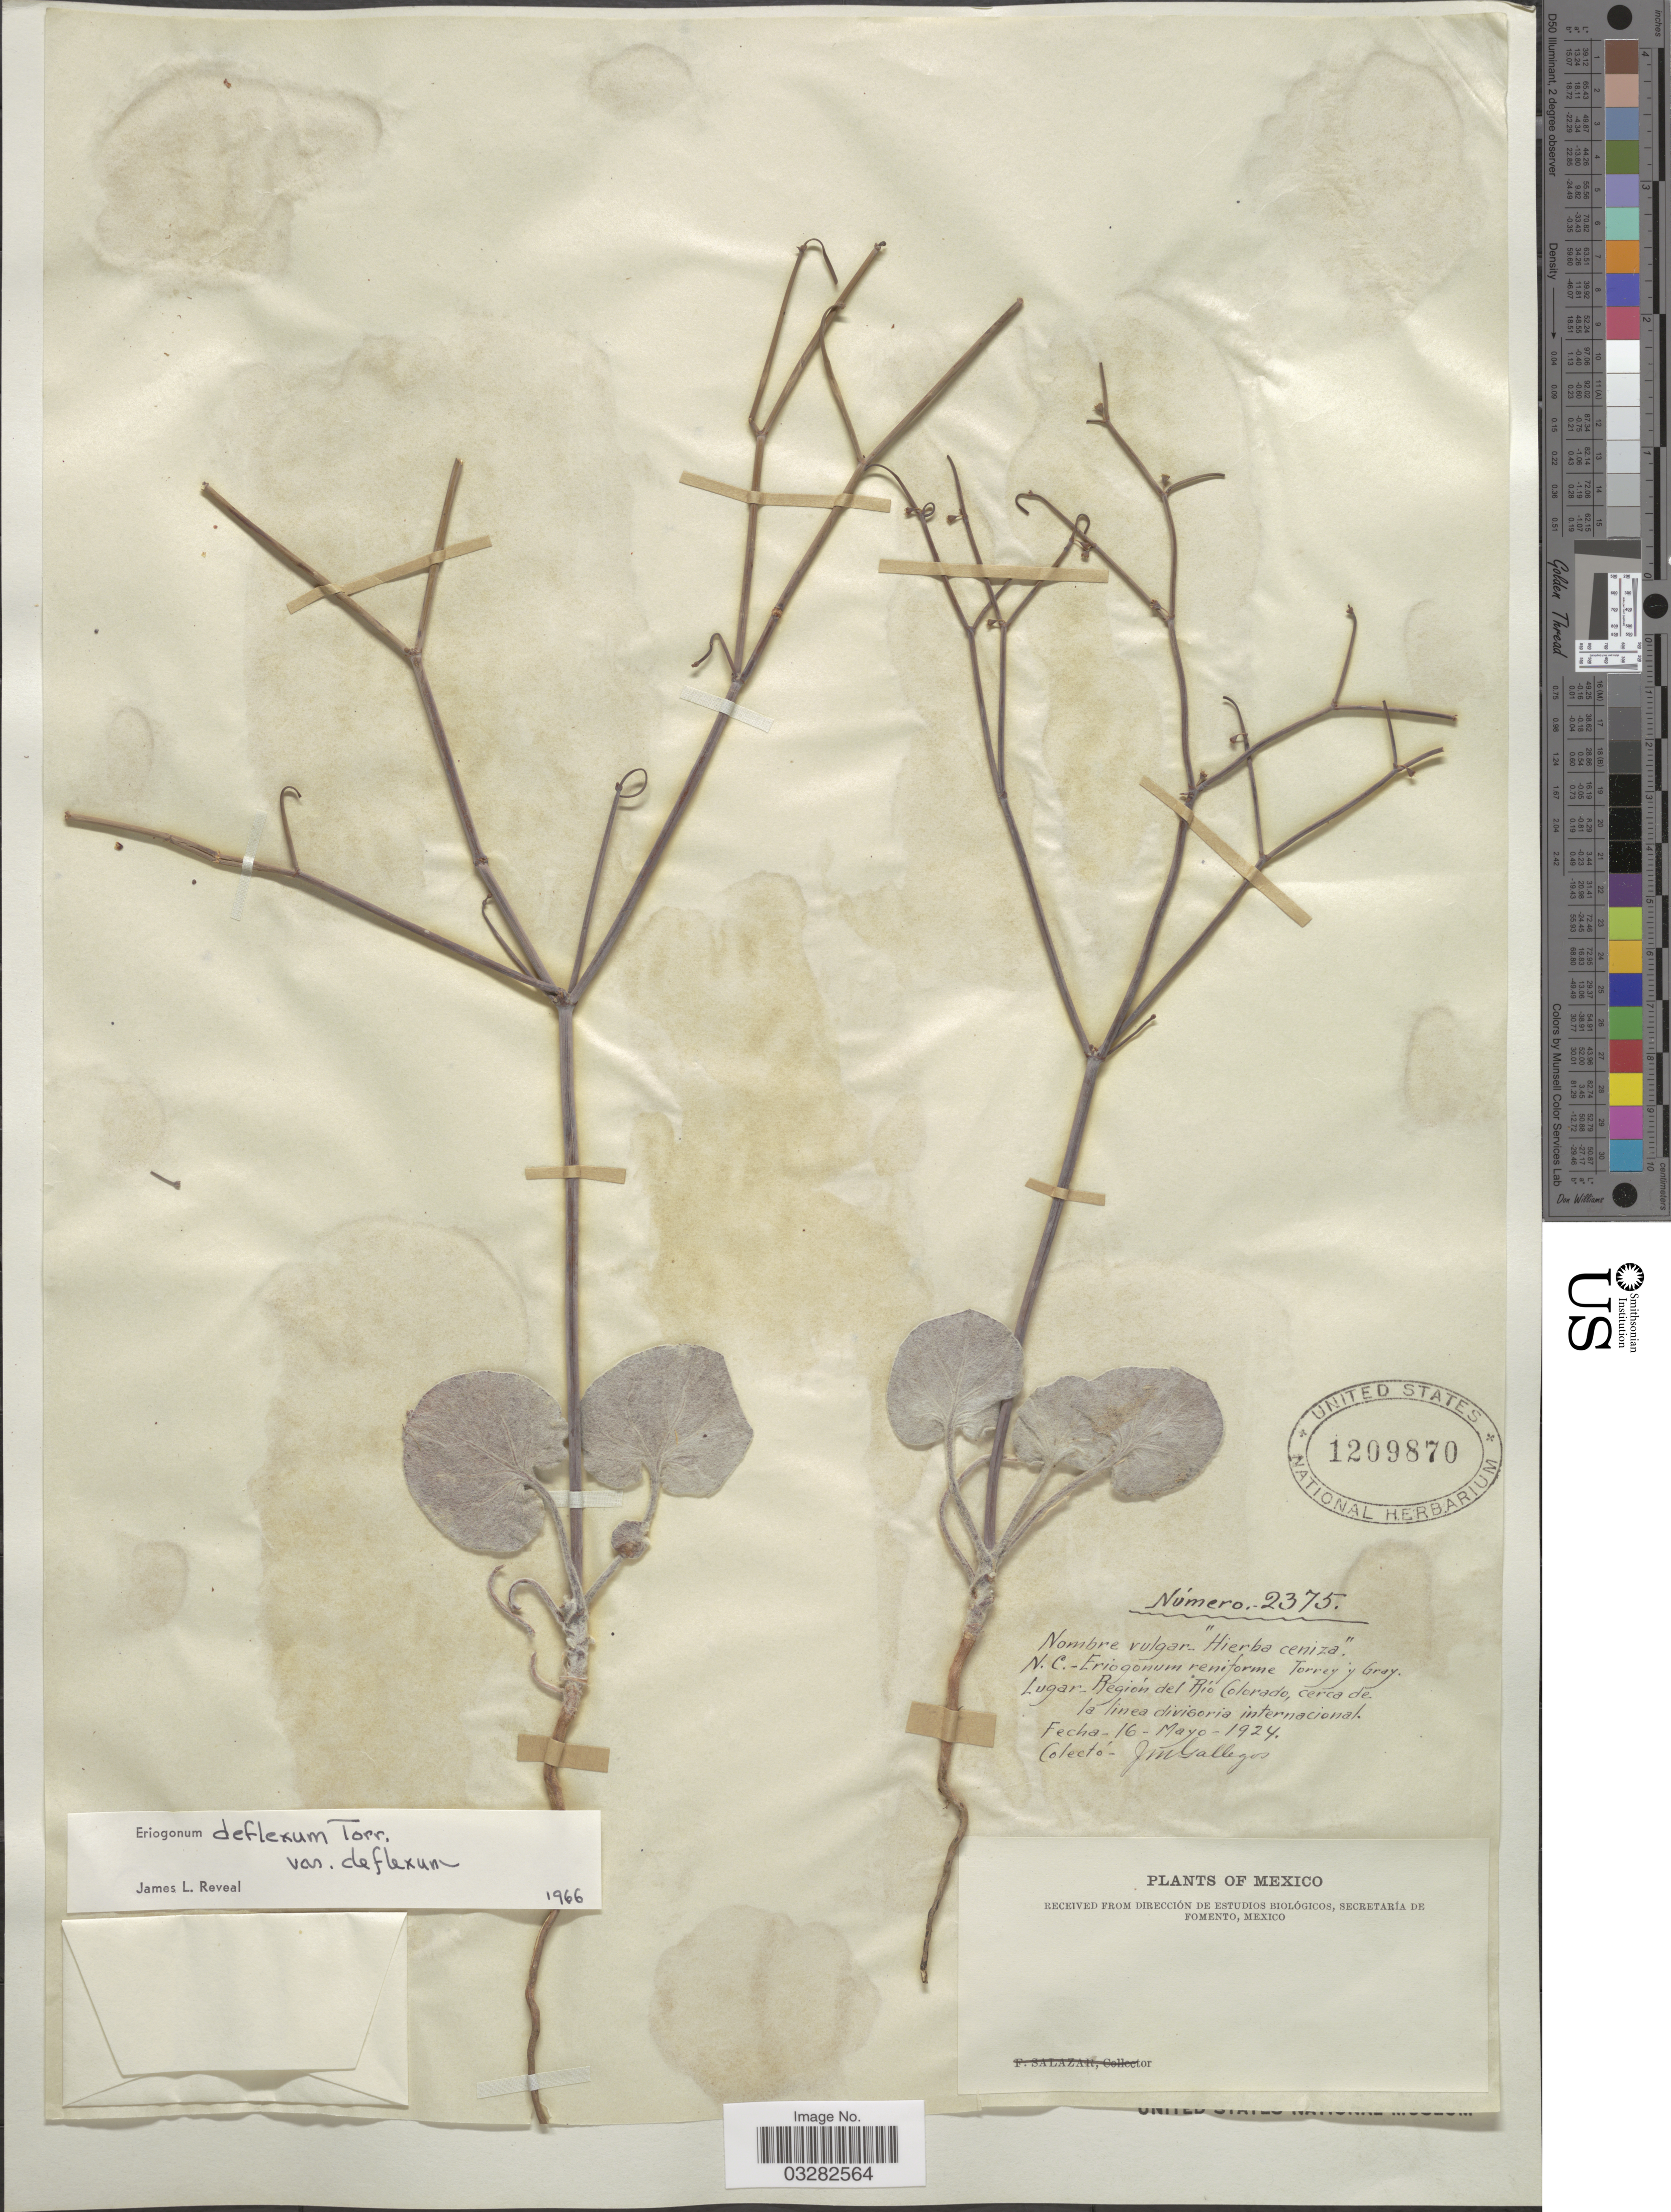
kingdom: Plantae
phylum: Tracheophyta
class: Magnoliopsida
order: Caryophyllales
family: Polygonaceae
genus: Eriogonum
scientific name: Eriogonum deflexum var. deflexum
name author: Torr. in Ives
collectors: J. Gallegos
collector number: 2375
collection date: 1924-05-16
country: Mexico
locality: Región del Río Colorado, cerce de la linea divisoria internacional.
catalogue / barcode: US 1209870